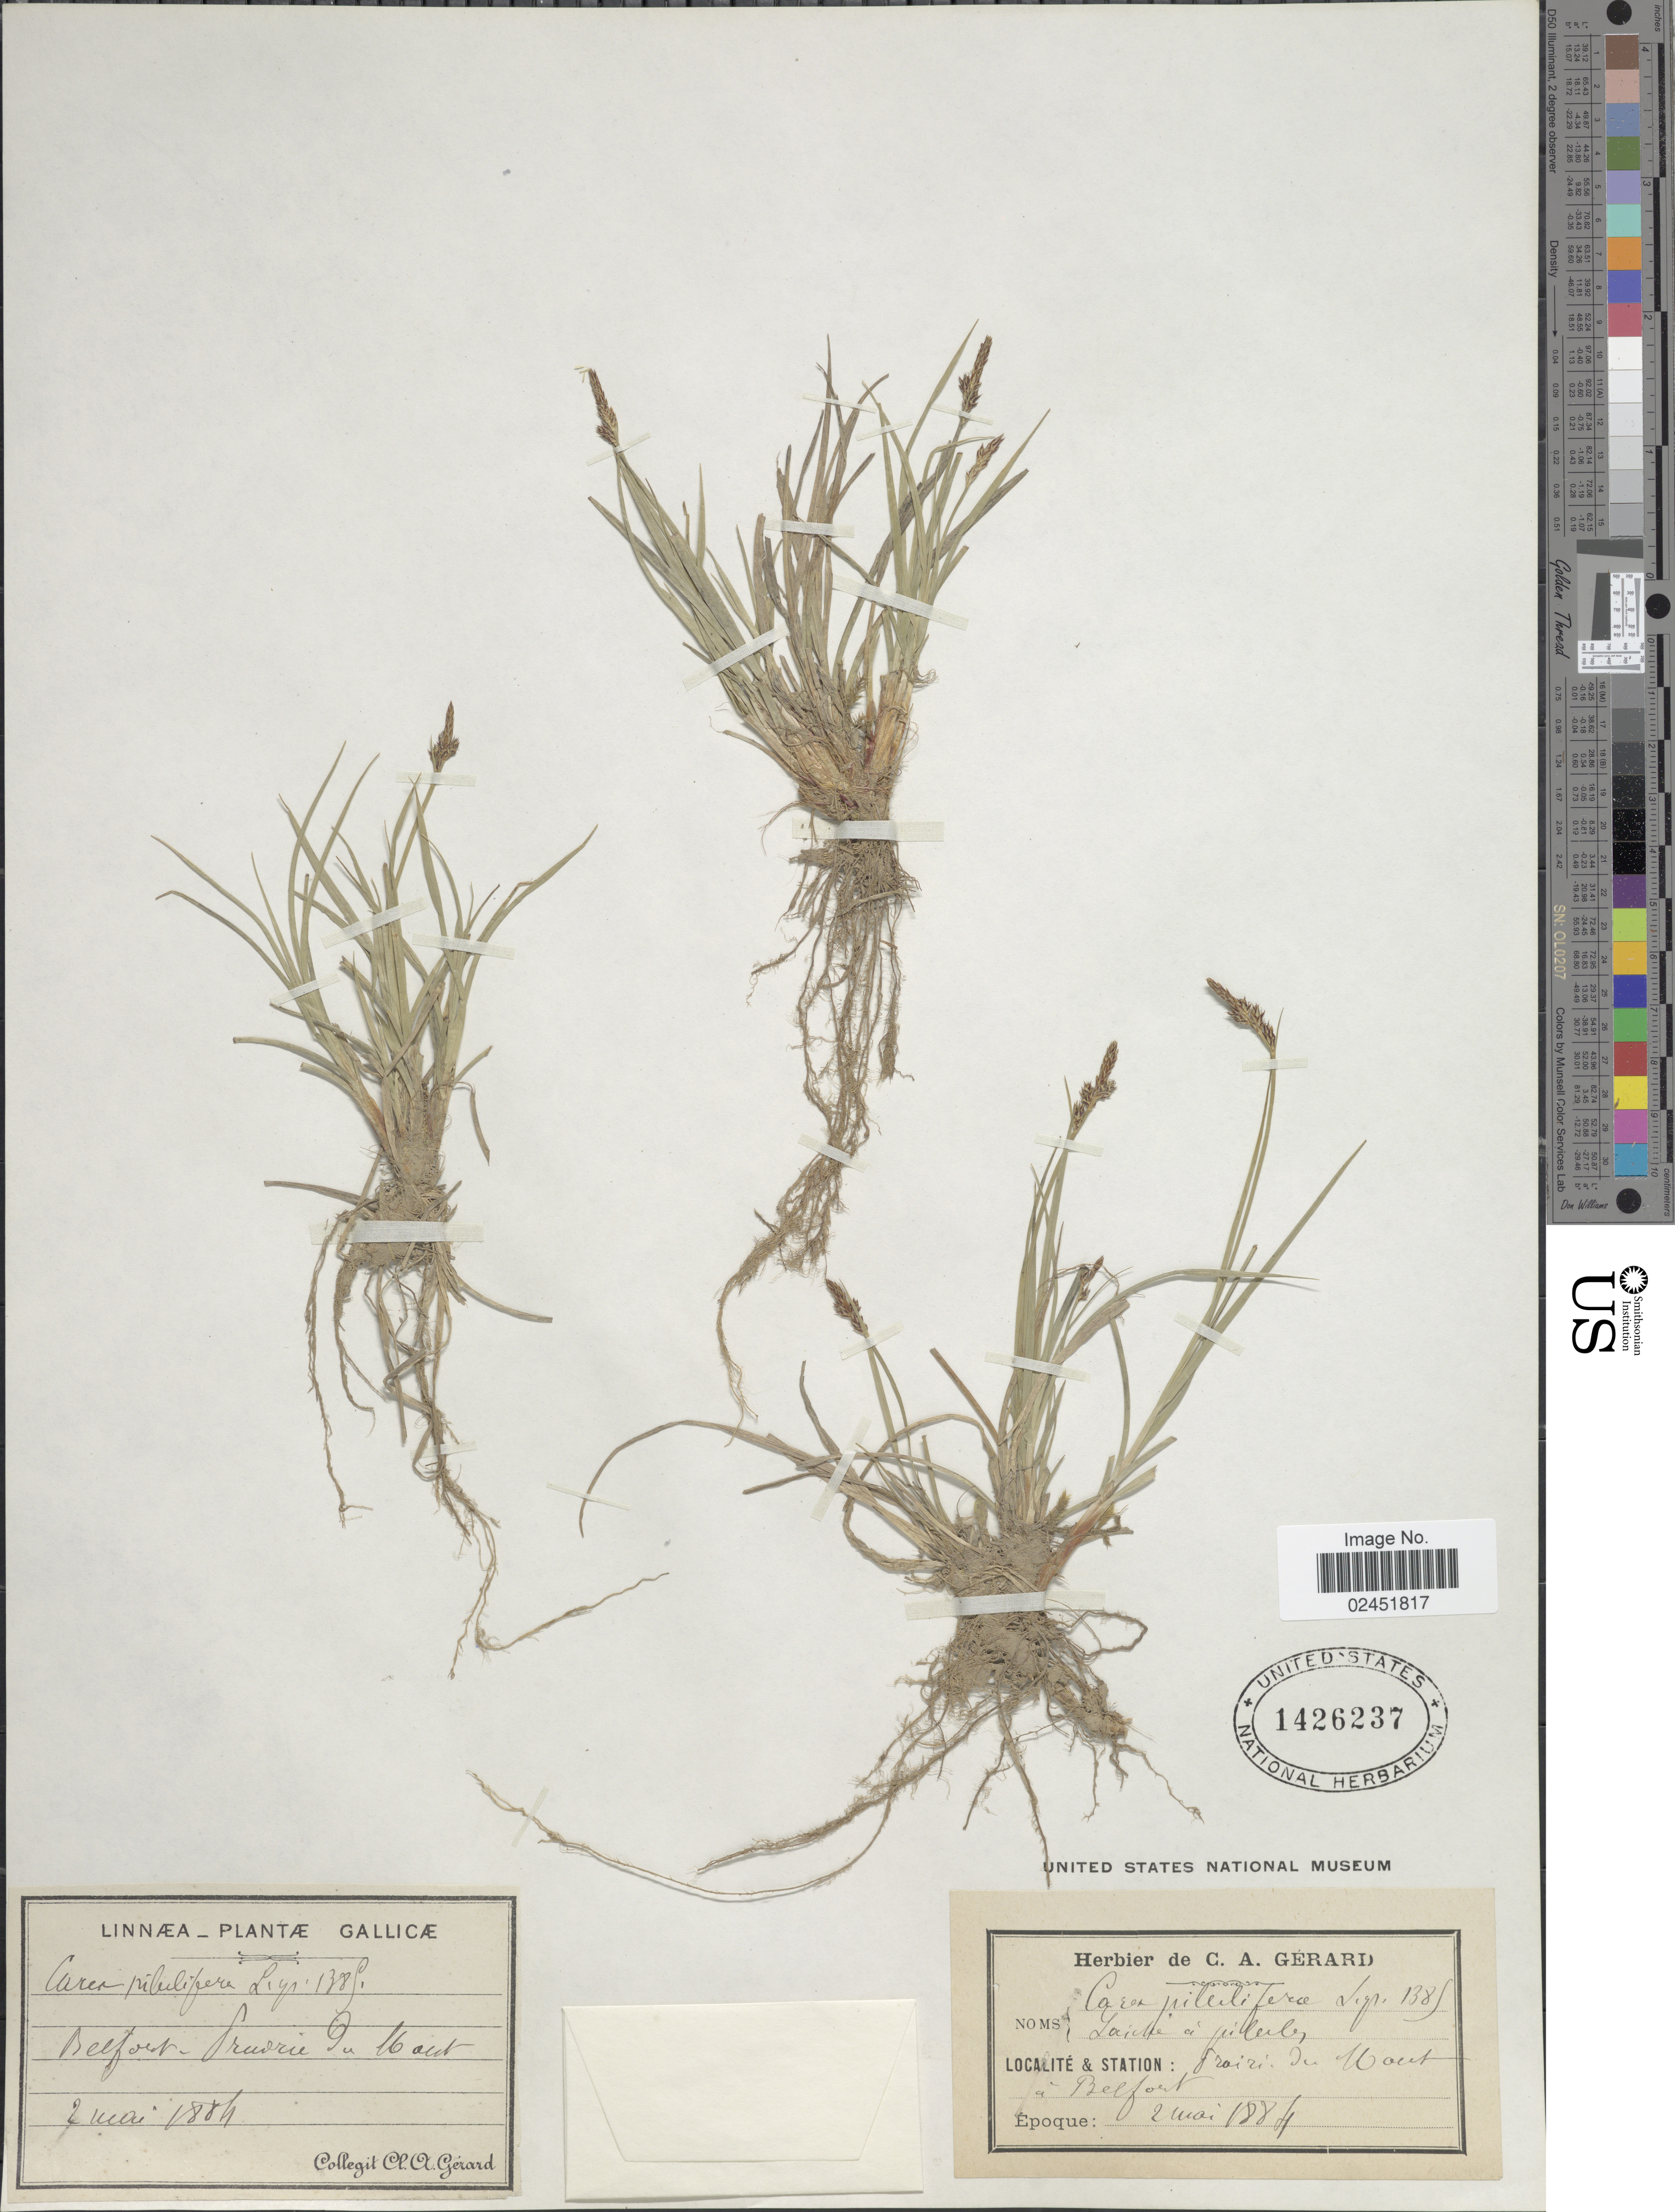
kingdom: Plantae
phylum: Tracheophyta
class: Liliopsida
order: Poales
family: Cyperaceae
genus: Carex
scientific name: Carex pilulifera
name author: L.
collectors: C. Gerard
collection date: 1884-05-05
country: France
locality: Gallicae. Belfort - froirie Du Mont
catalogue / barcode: US 1426237